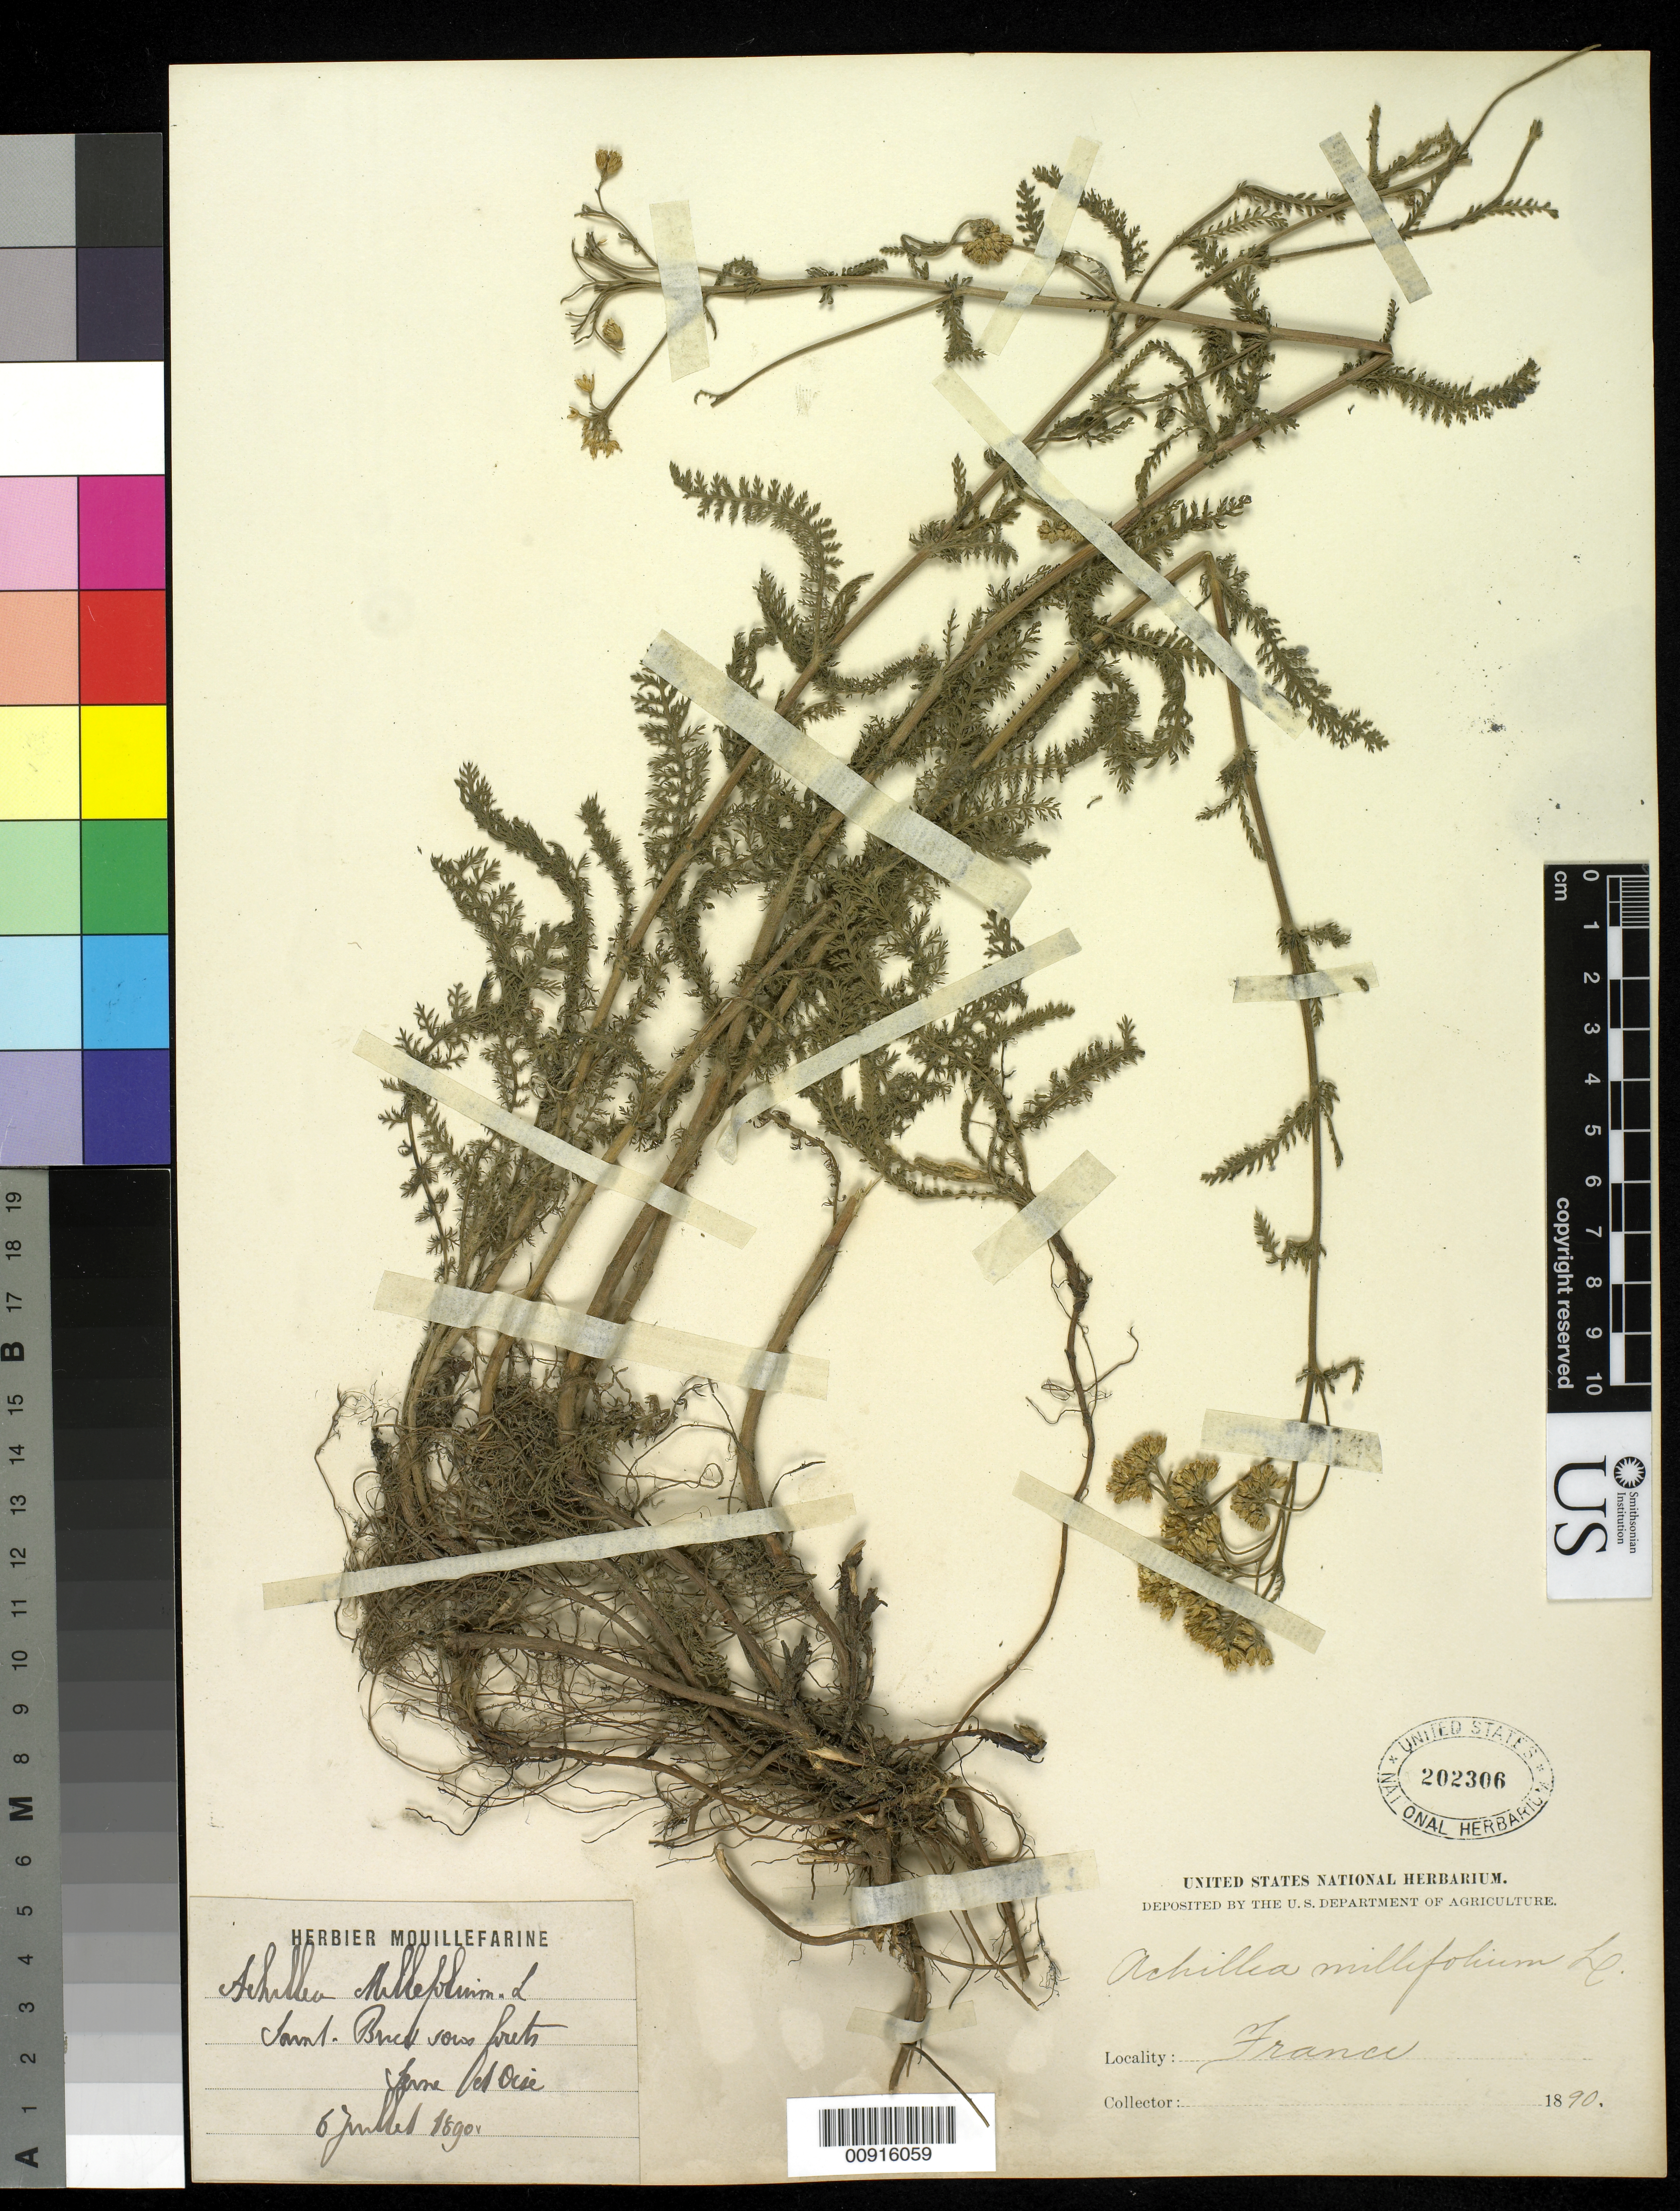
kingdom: Plantae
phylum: Tracheophyta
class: Magnoliopsida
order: Asterales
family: Asteraceae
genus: Achillea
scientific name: Achillea millefolium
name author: L.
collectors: ex herb. Mouillefarine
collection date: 1890-07-06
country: France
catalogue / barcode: US 202306